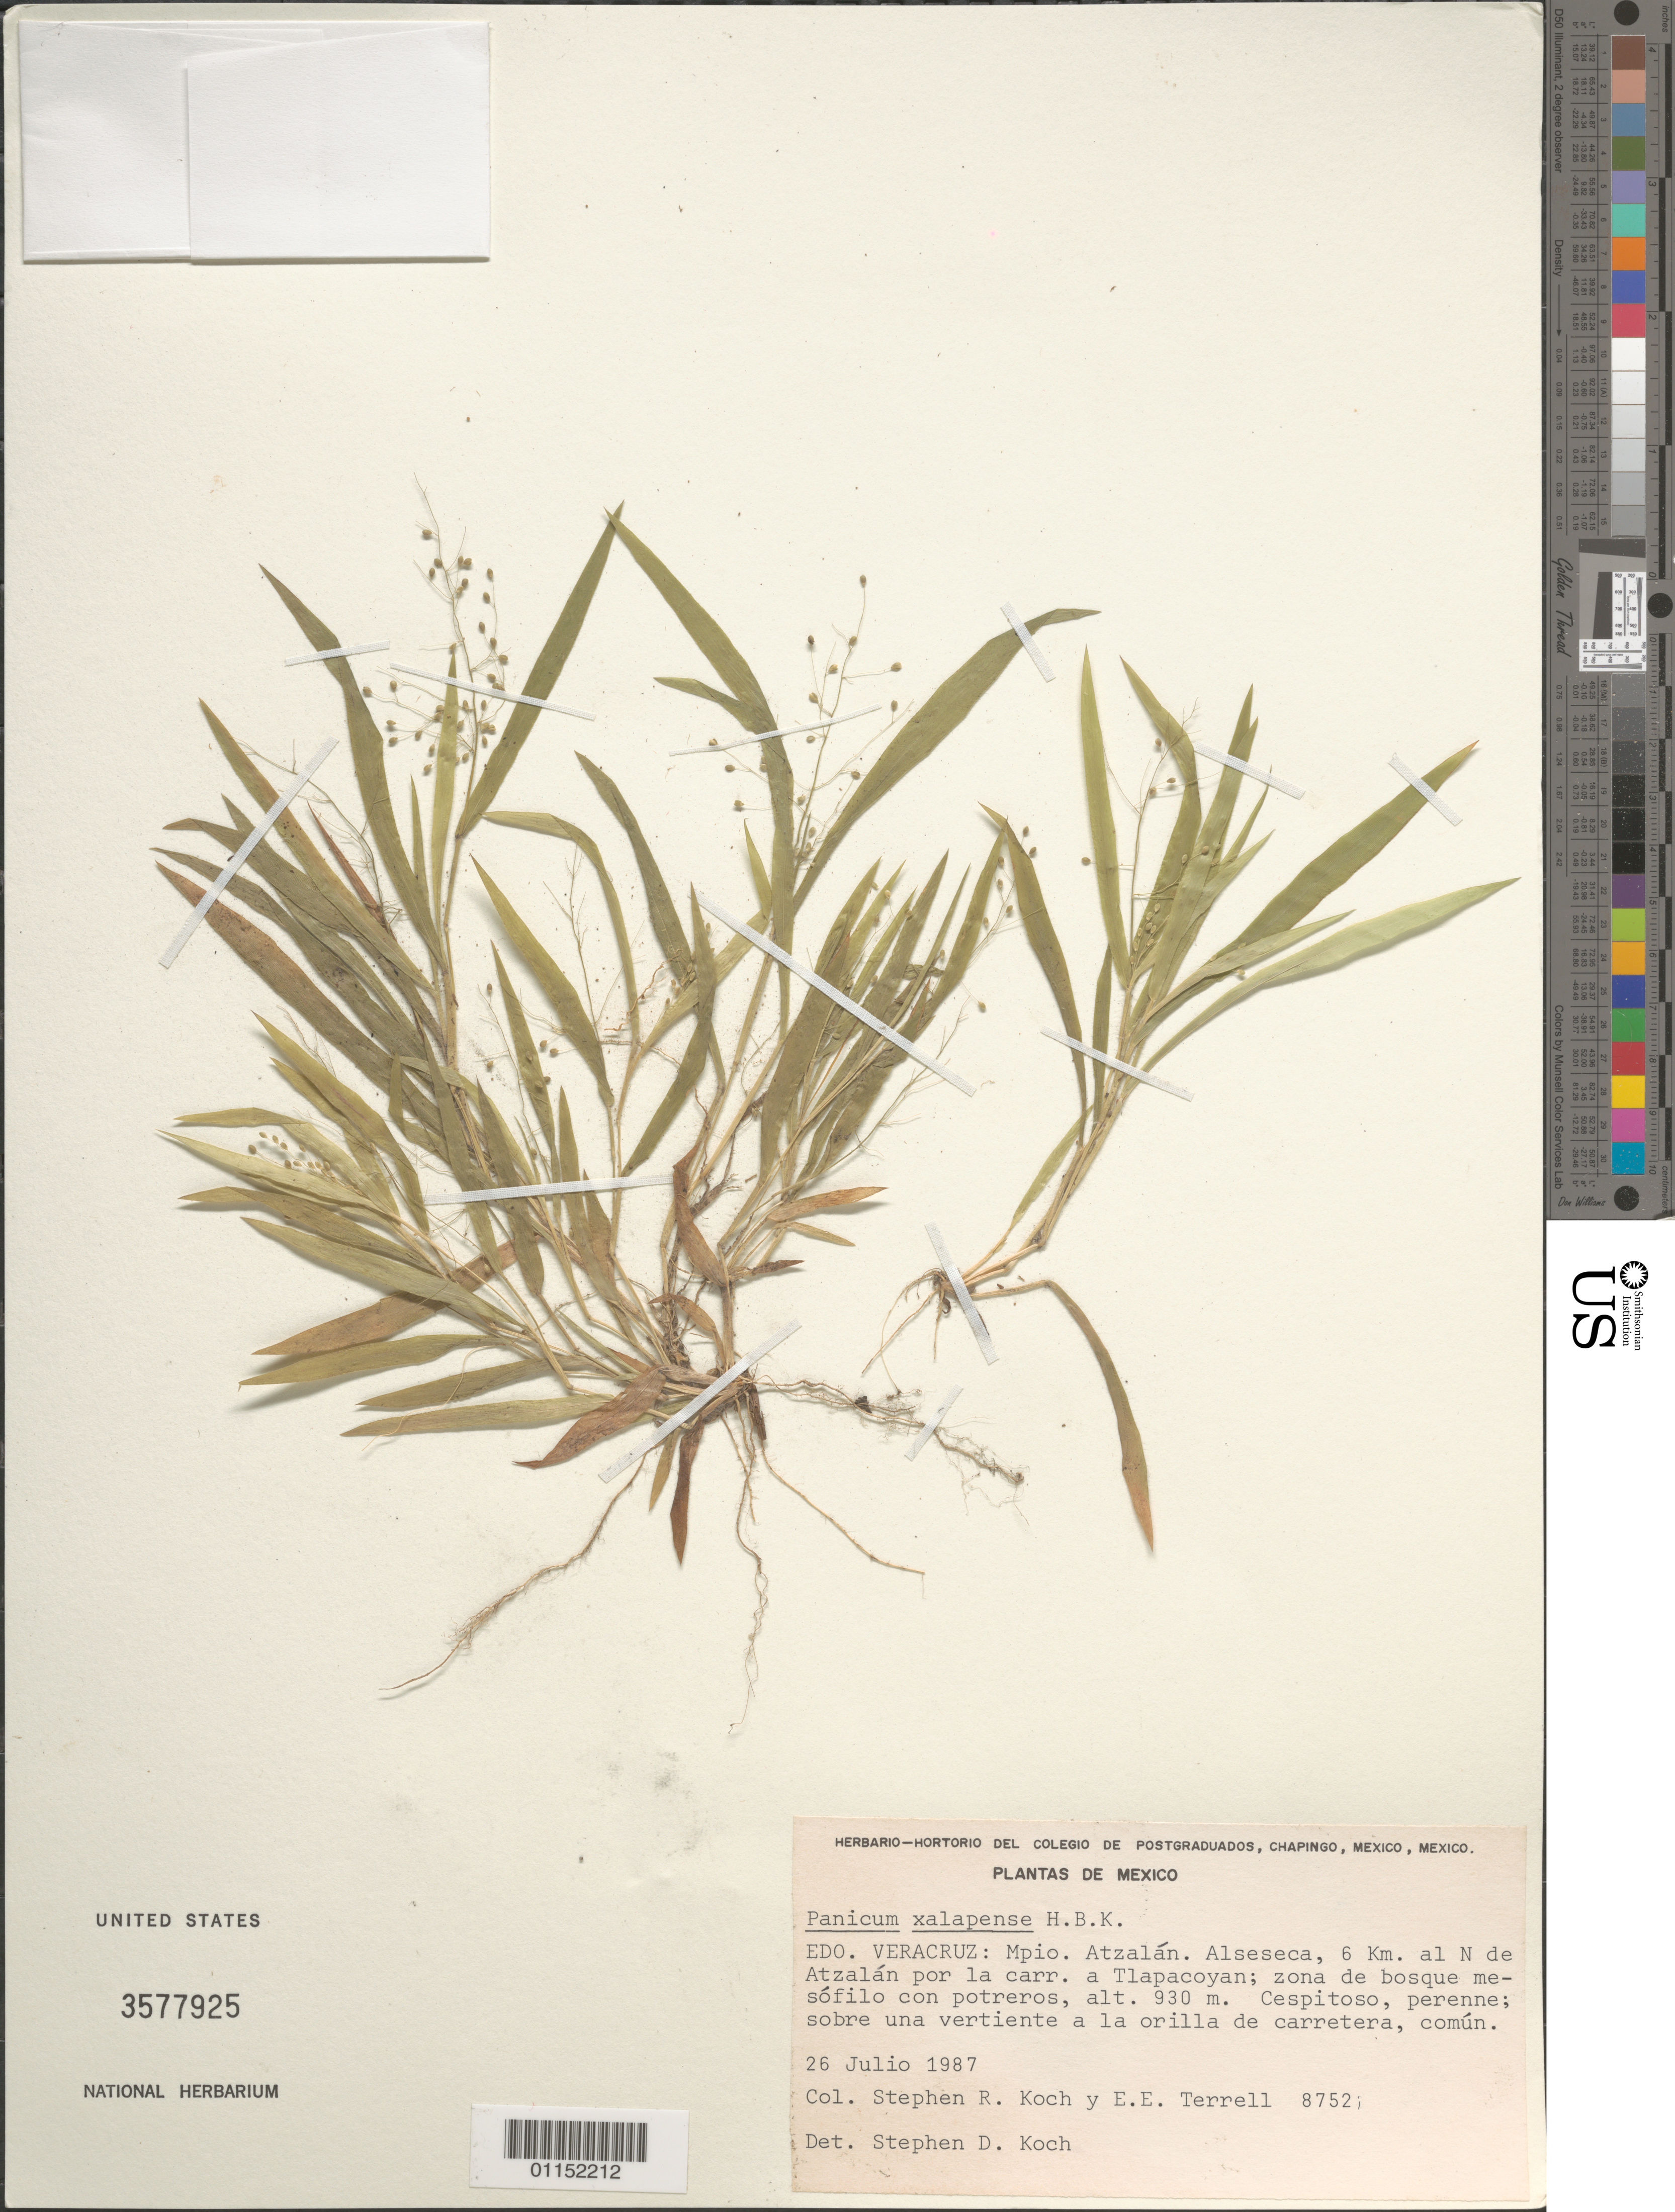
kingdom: Plantae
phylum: Tracheophyta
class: Liliopsida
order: Poales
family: Poaceae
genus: Panicum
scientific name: Panicum xalapense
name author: Kunth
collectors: S. D. Koch & E. E. Terrell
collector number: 8752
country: Mexico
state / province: Veracruz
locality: Atzalan, Alseseca, N of Atzalan por la carr., a Tlapacoyan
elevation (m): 930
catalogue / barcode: US 3577925